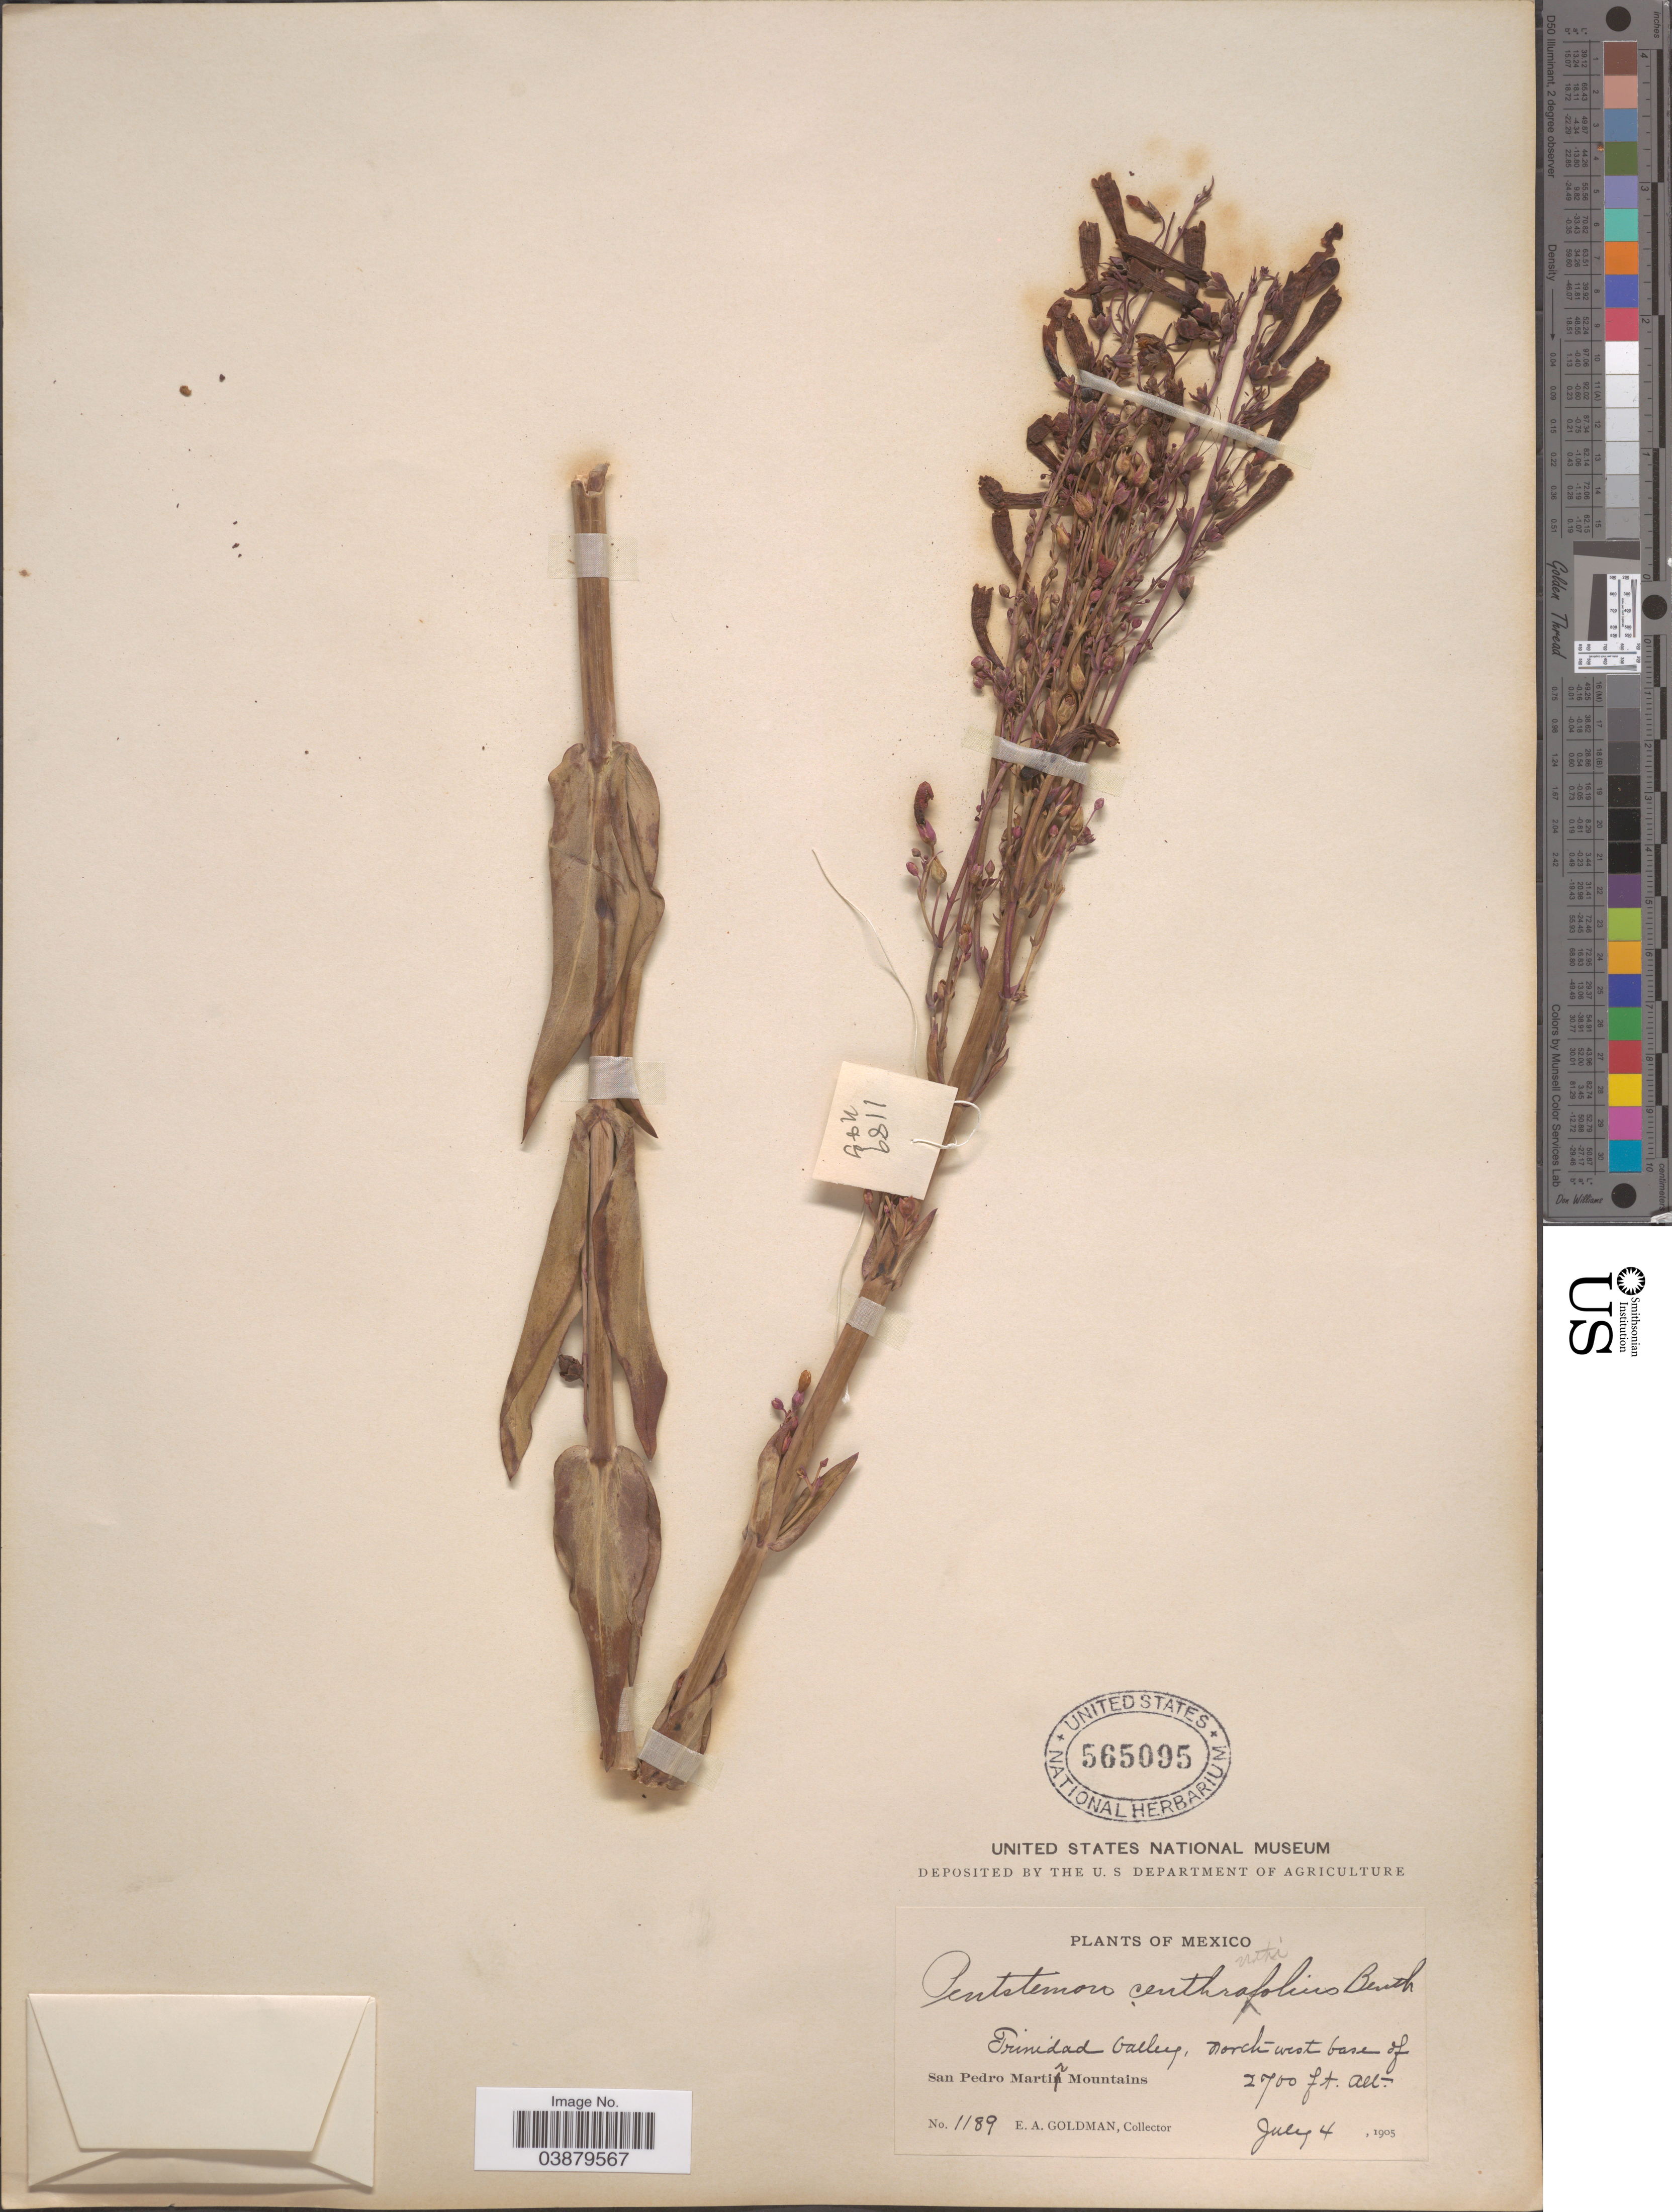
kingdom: Plantae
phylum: Tracheophyta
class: Magnoliopsida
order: Lamiales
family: Plantaginaceae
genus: Penstemon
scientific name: Penstemon centranthifolius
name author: Benth.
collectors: E. A. Goldman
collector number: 1189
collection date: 1905-07-04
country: Mexico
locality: Trinidad Valley, northwest base of San Pedro Martir Mountains.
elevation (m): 823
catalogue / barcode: US 565095